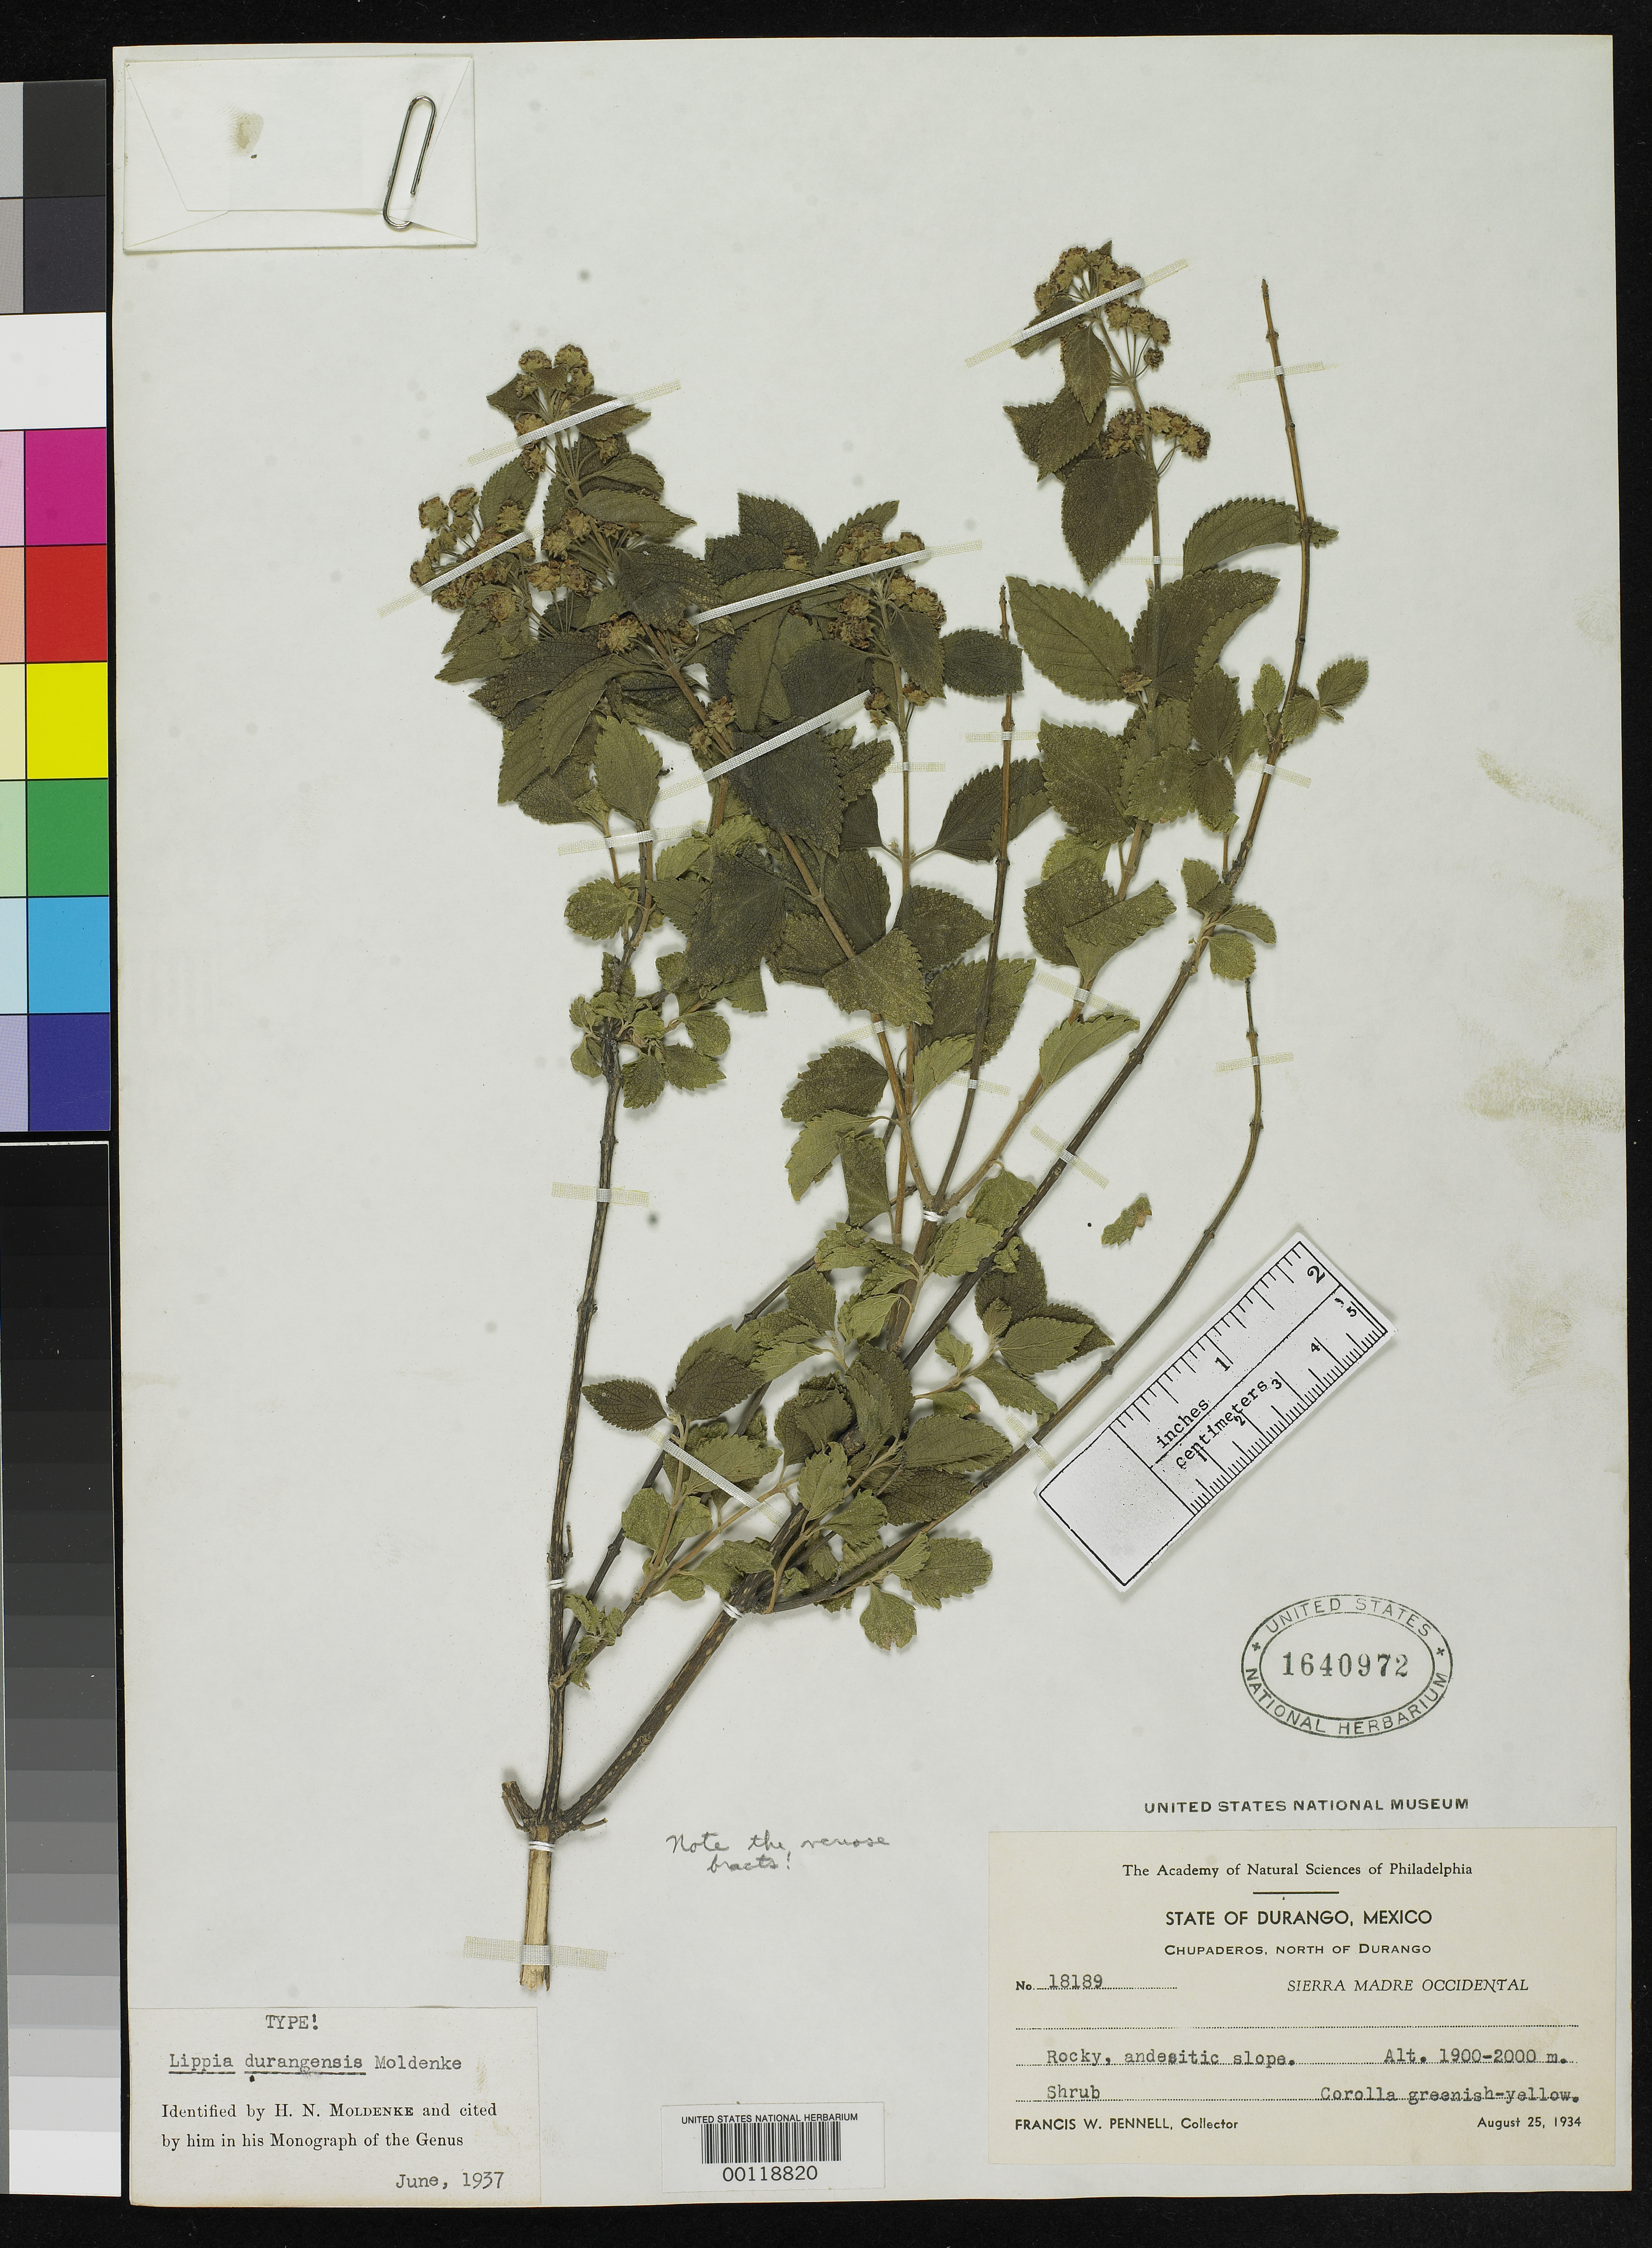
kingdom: Plantae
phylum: Tracheophyta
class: Magnoliopsida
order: Lamiales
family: Verbenaceae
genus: Lippia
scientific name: Lippia durangensis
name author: Moldenke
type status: Holotype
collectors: F. W. Pennell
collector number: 18189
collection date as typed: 25 Aug 1934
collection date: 1934-08-25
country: Mexico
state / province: Durango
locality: Chupaderos, N of Durango.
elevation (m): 1900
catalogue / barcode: US 1640972